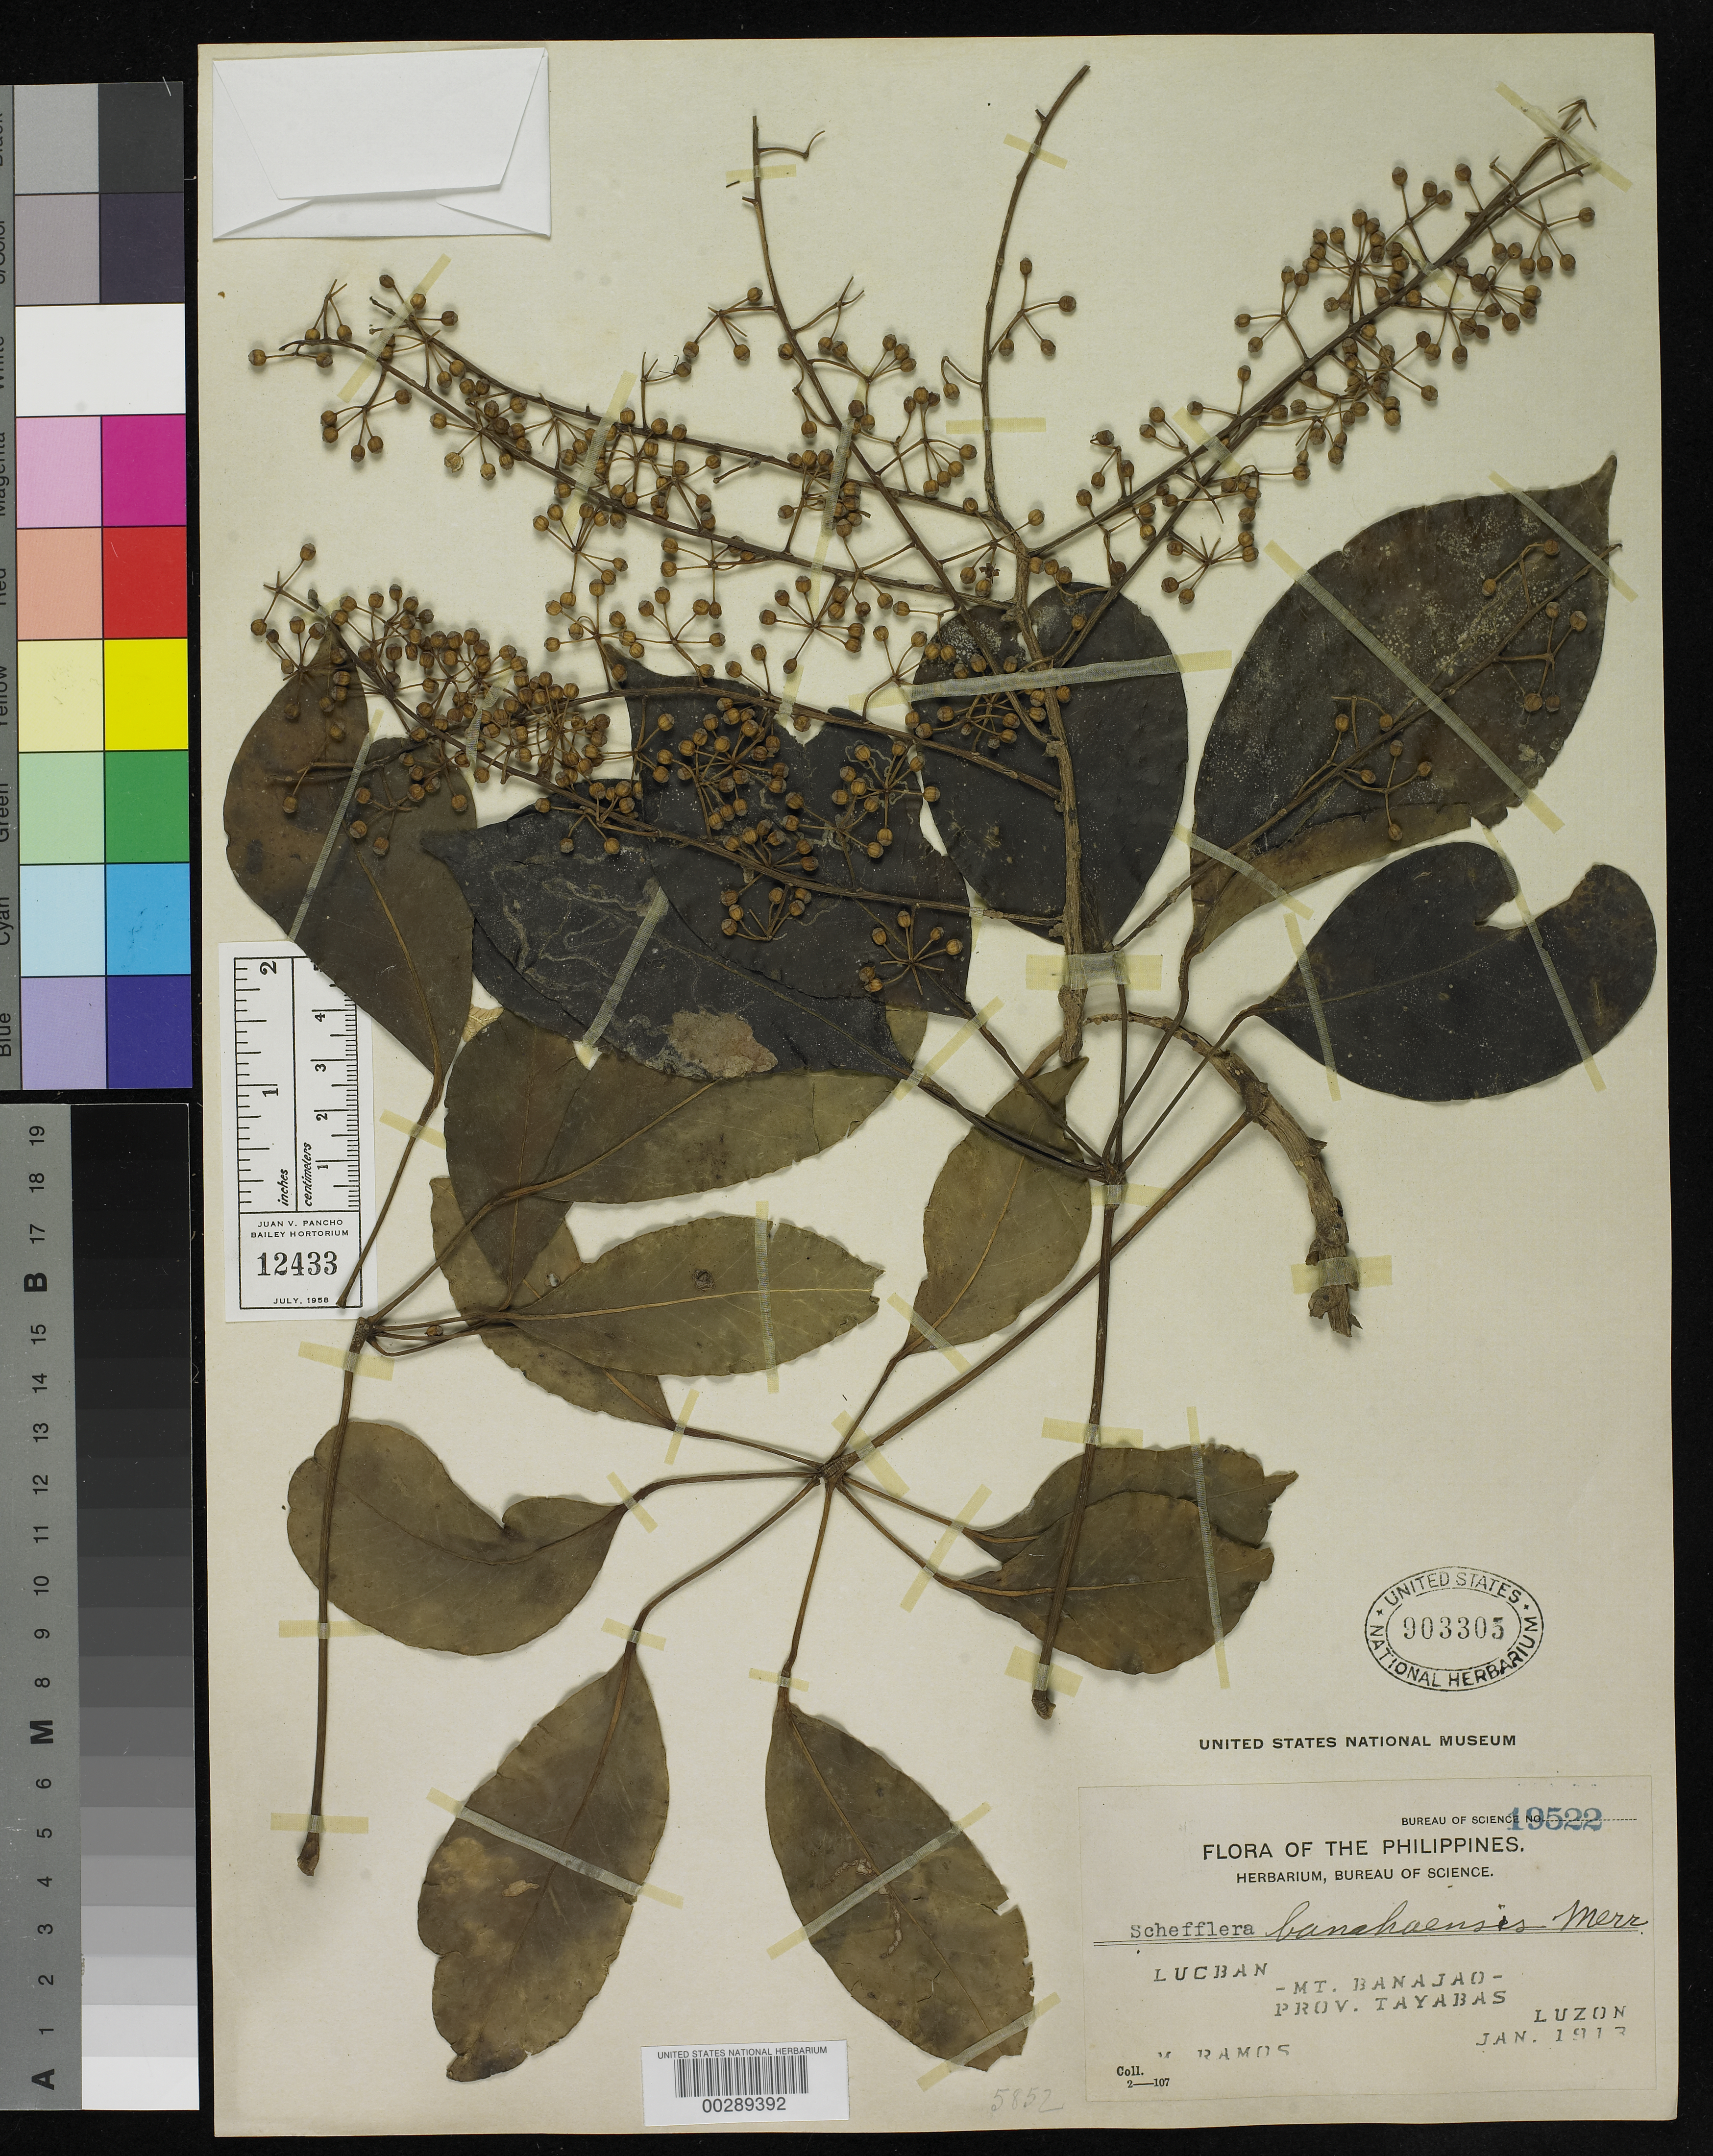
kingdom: Plantae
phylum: Tracheophyta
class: Magnoliopsida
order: Apiales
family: Araliaceae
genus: Schefflera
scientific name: Schefflera banahaensis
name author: Merr.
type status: Isotype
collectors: M. Ramos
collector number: Bur. Sci. 19522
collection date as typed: Jan 1913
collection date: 1913-01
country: Philippines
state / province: Calabarzon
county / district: Quezon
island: Luzon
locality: Lucban, Mt. Banajao.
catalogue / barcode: US 903305